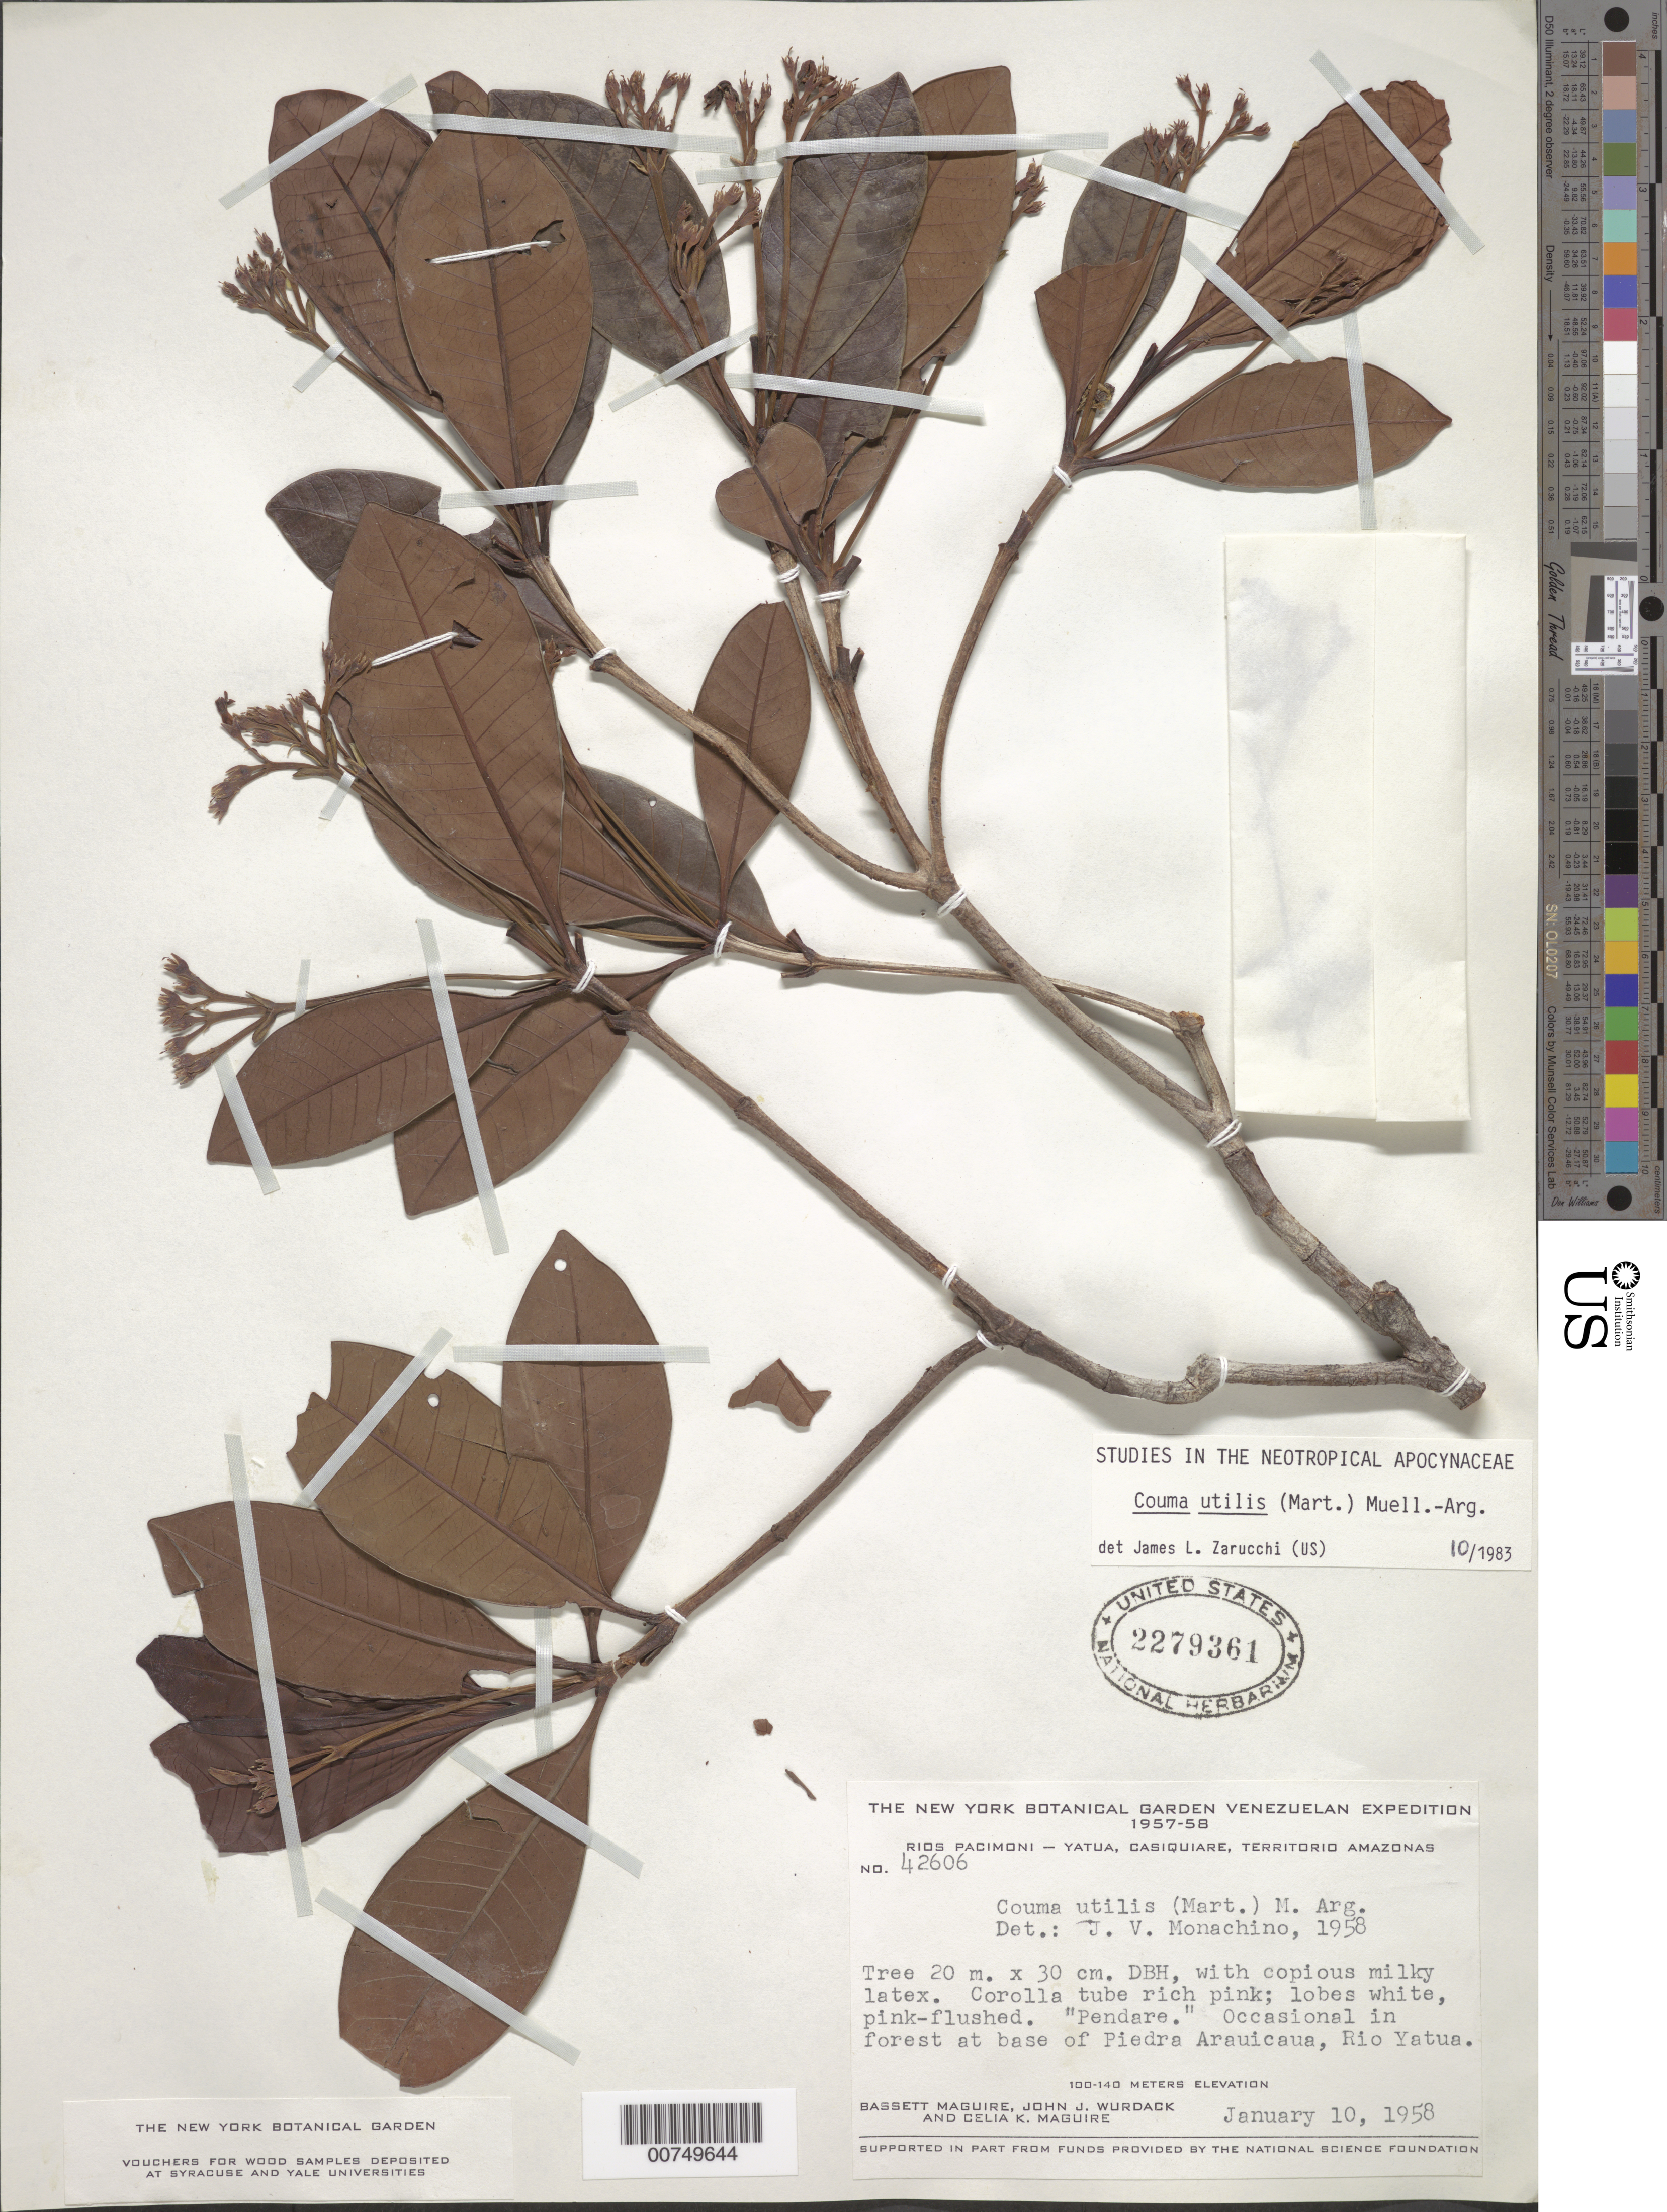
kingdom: Plantae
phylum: Tracheophyta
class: Magnoliopsida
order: Gentianales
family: Apocynaceae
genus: Couma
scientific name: Couma utilis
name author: (Mart.) Müll. Arg.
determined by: Zarucchi, J. L.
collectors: B. Maguire, J. J. Wurdack & C. K. Maguire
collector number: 42606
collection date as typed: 10-Jan-58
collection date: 1958-01-10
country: Venezuela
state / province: Amazonas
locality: Río Yatua, base of Piedra Arauicaua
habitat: Forest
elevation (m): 100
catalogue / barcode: US 2279361